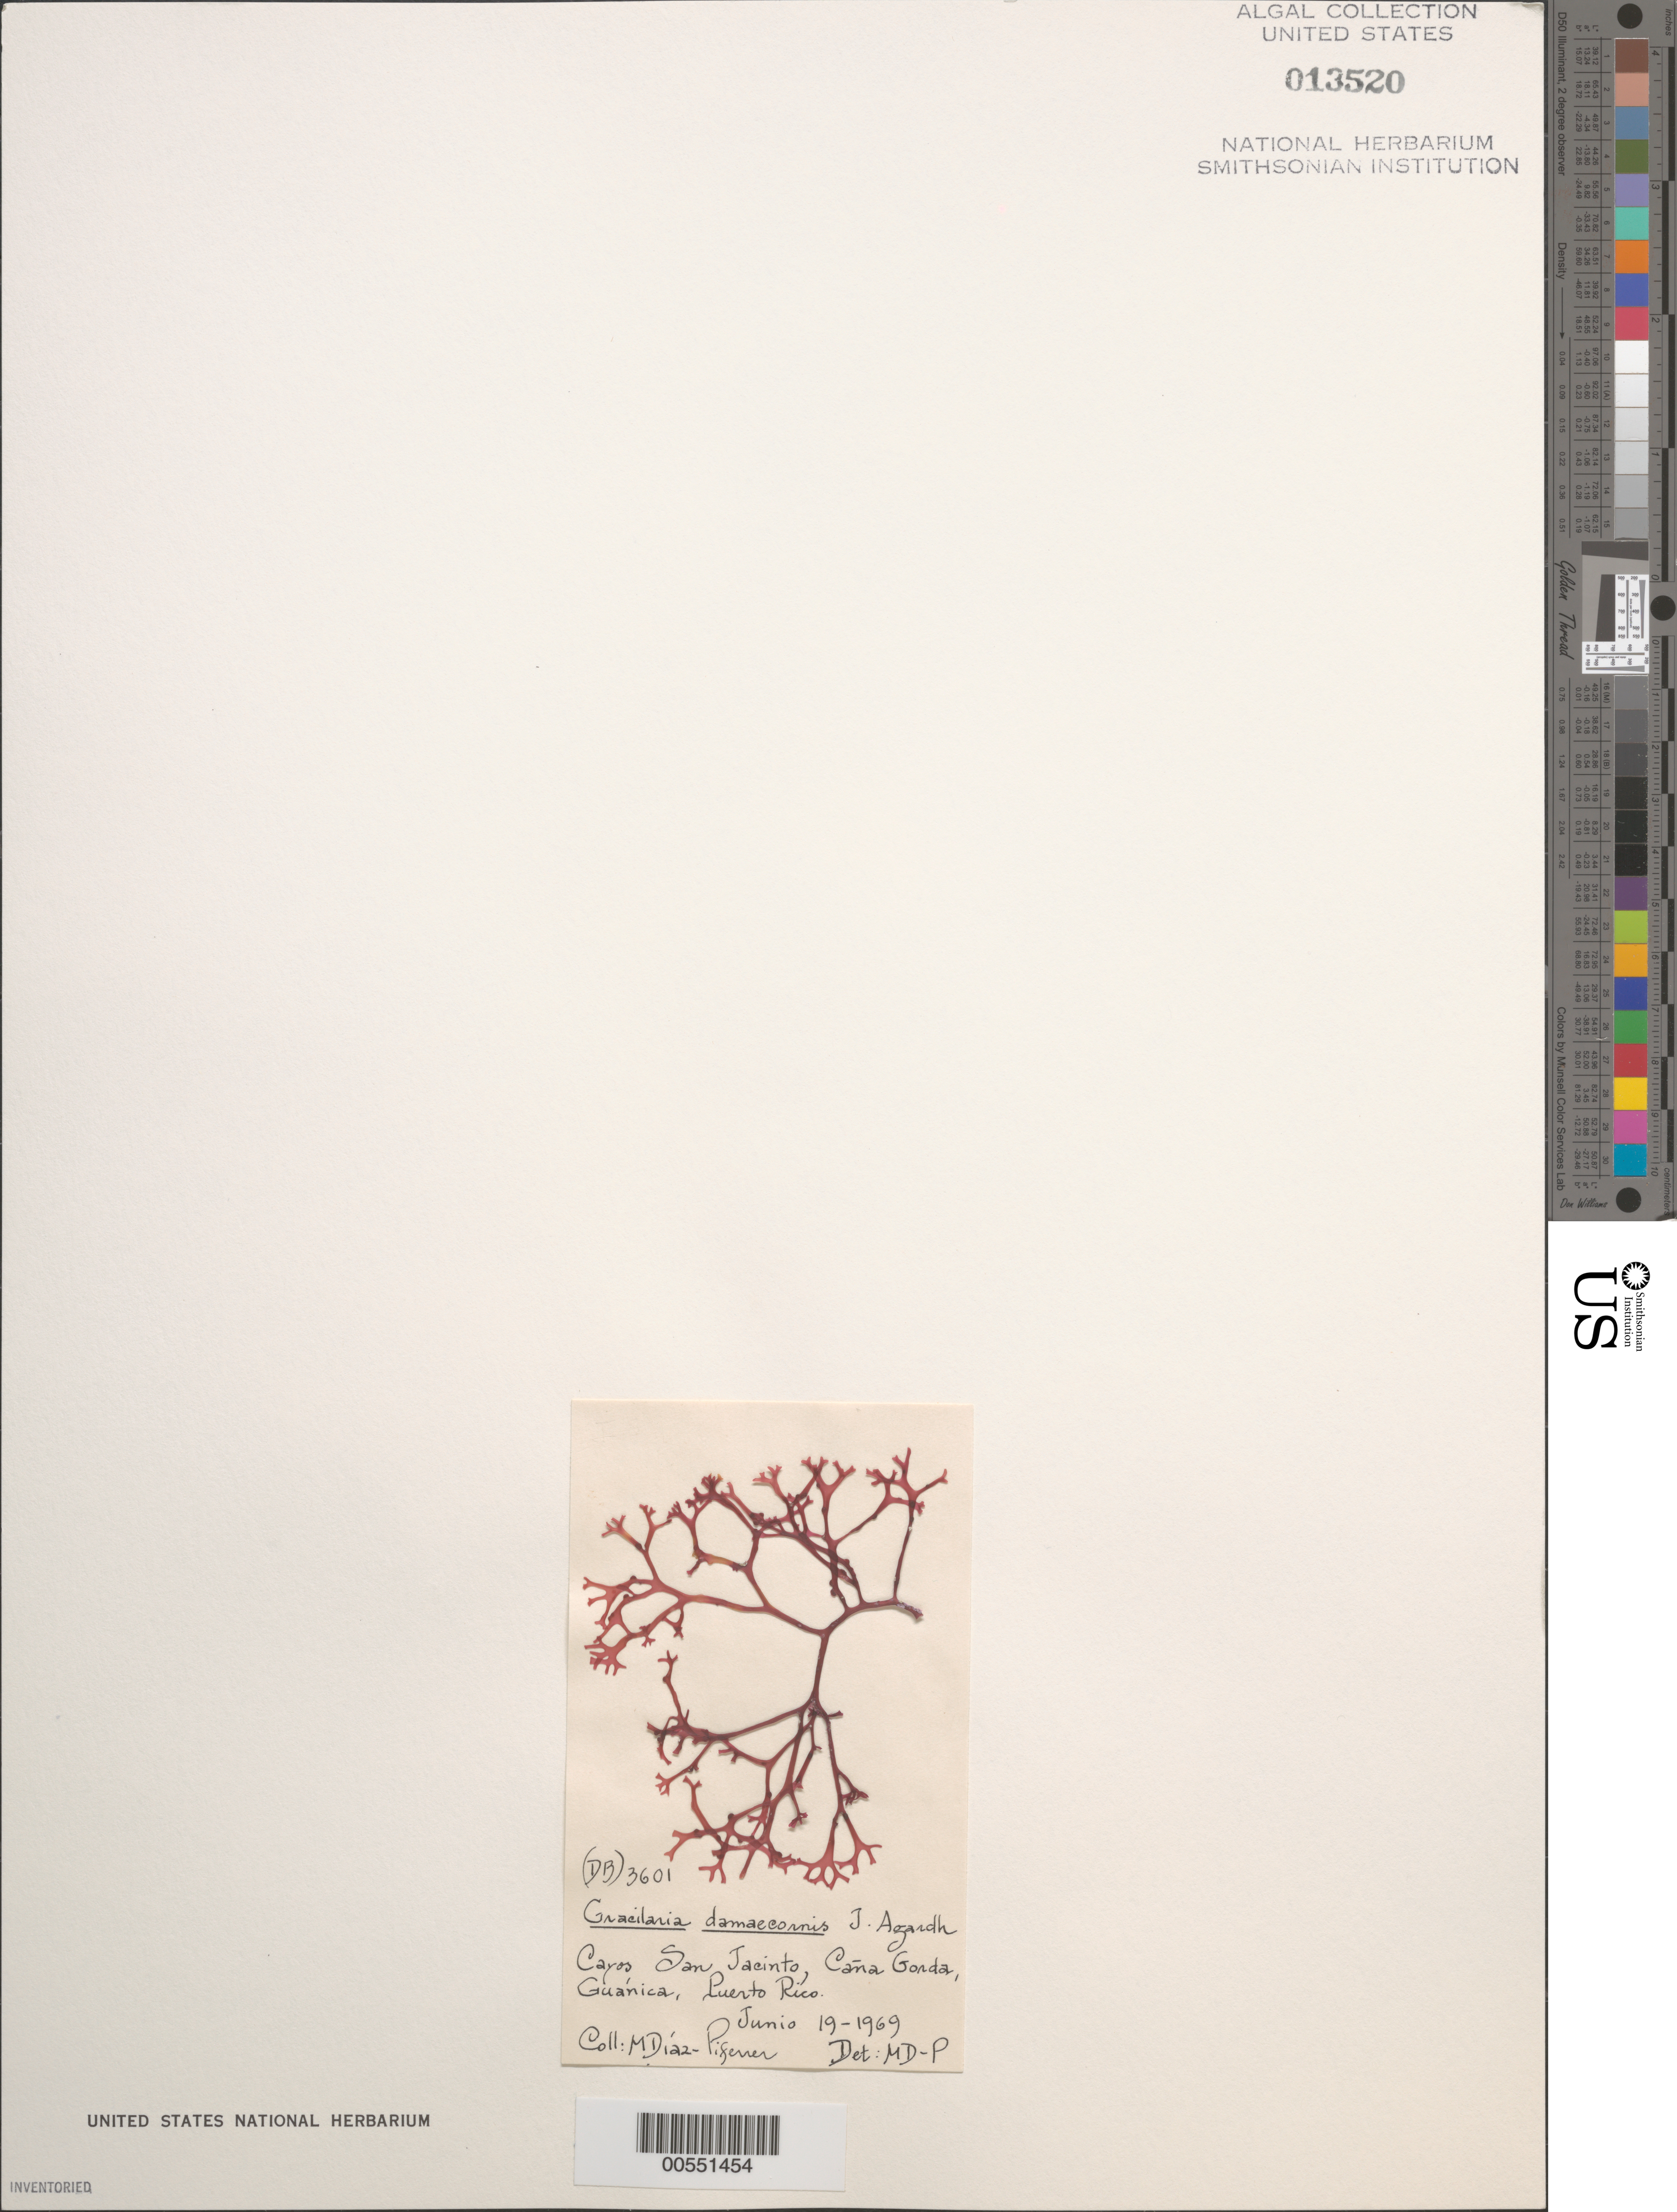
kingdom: Plantae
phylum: Rhodophyta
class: Florideophyceae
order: Gracilariales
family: Gracilariaceae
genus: Gracilaria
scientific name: Gracilaria damaecornis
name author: J. Agardh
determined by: Diaz-Piferrer, M.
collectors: M. Diaz-Piferrer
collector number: Db-3601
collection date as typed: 19 Jun 1969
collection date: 1969-06-19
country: Puerto Rico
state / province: Guanica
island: Cayos de San Jacinto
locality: Cana Gorda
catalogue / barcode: US 13520